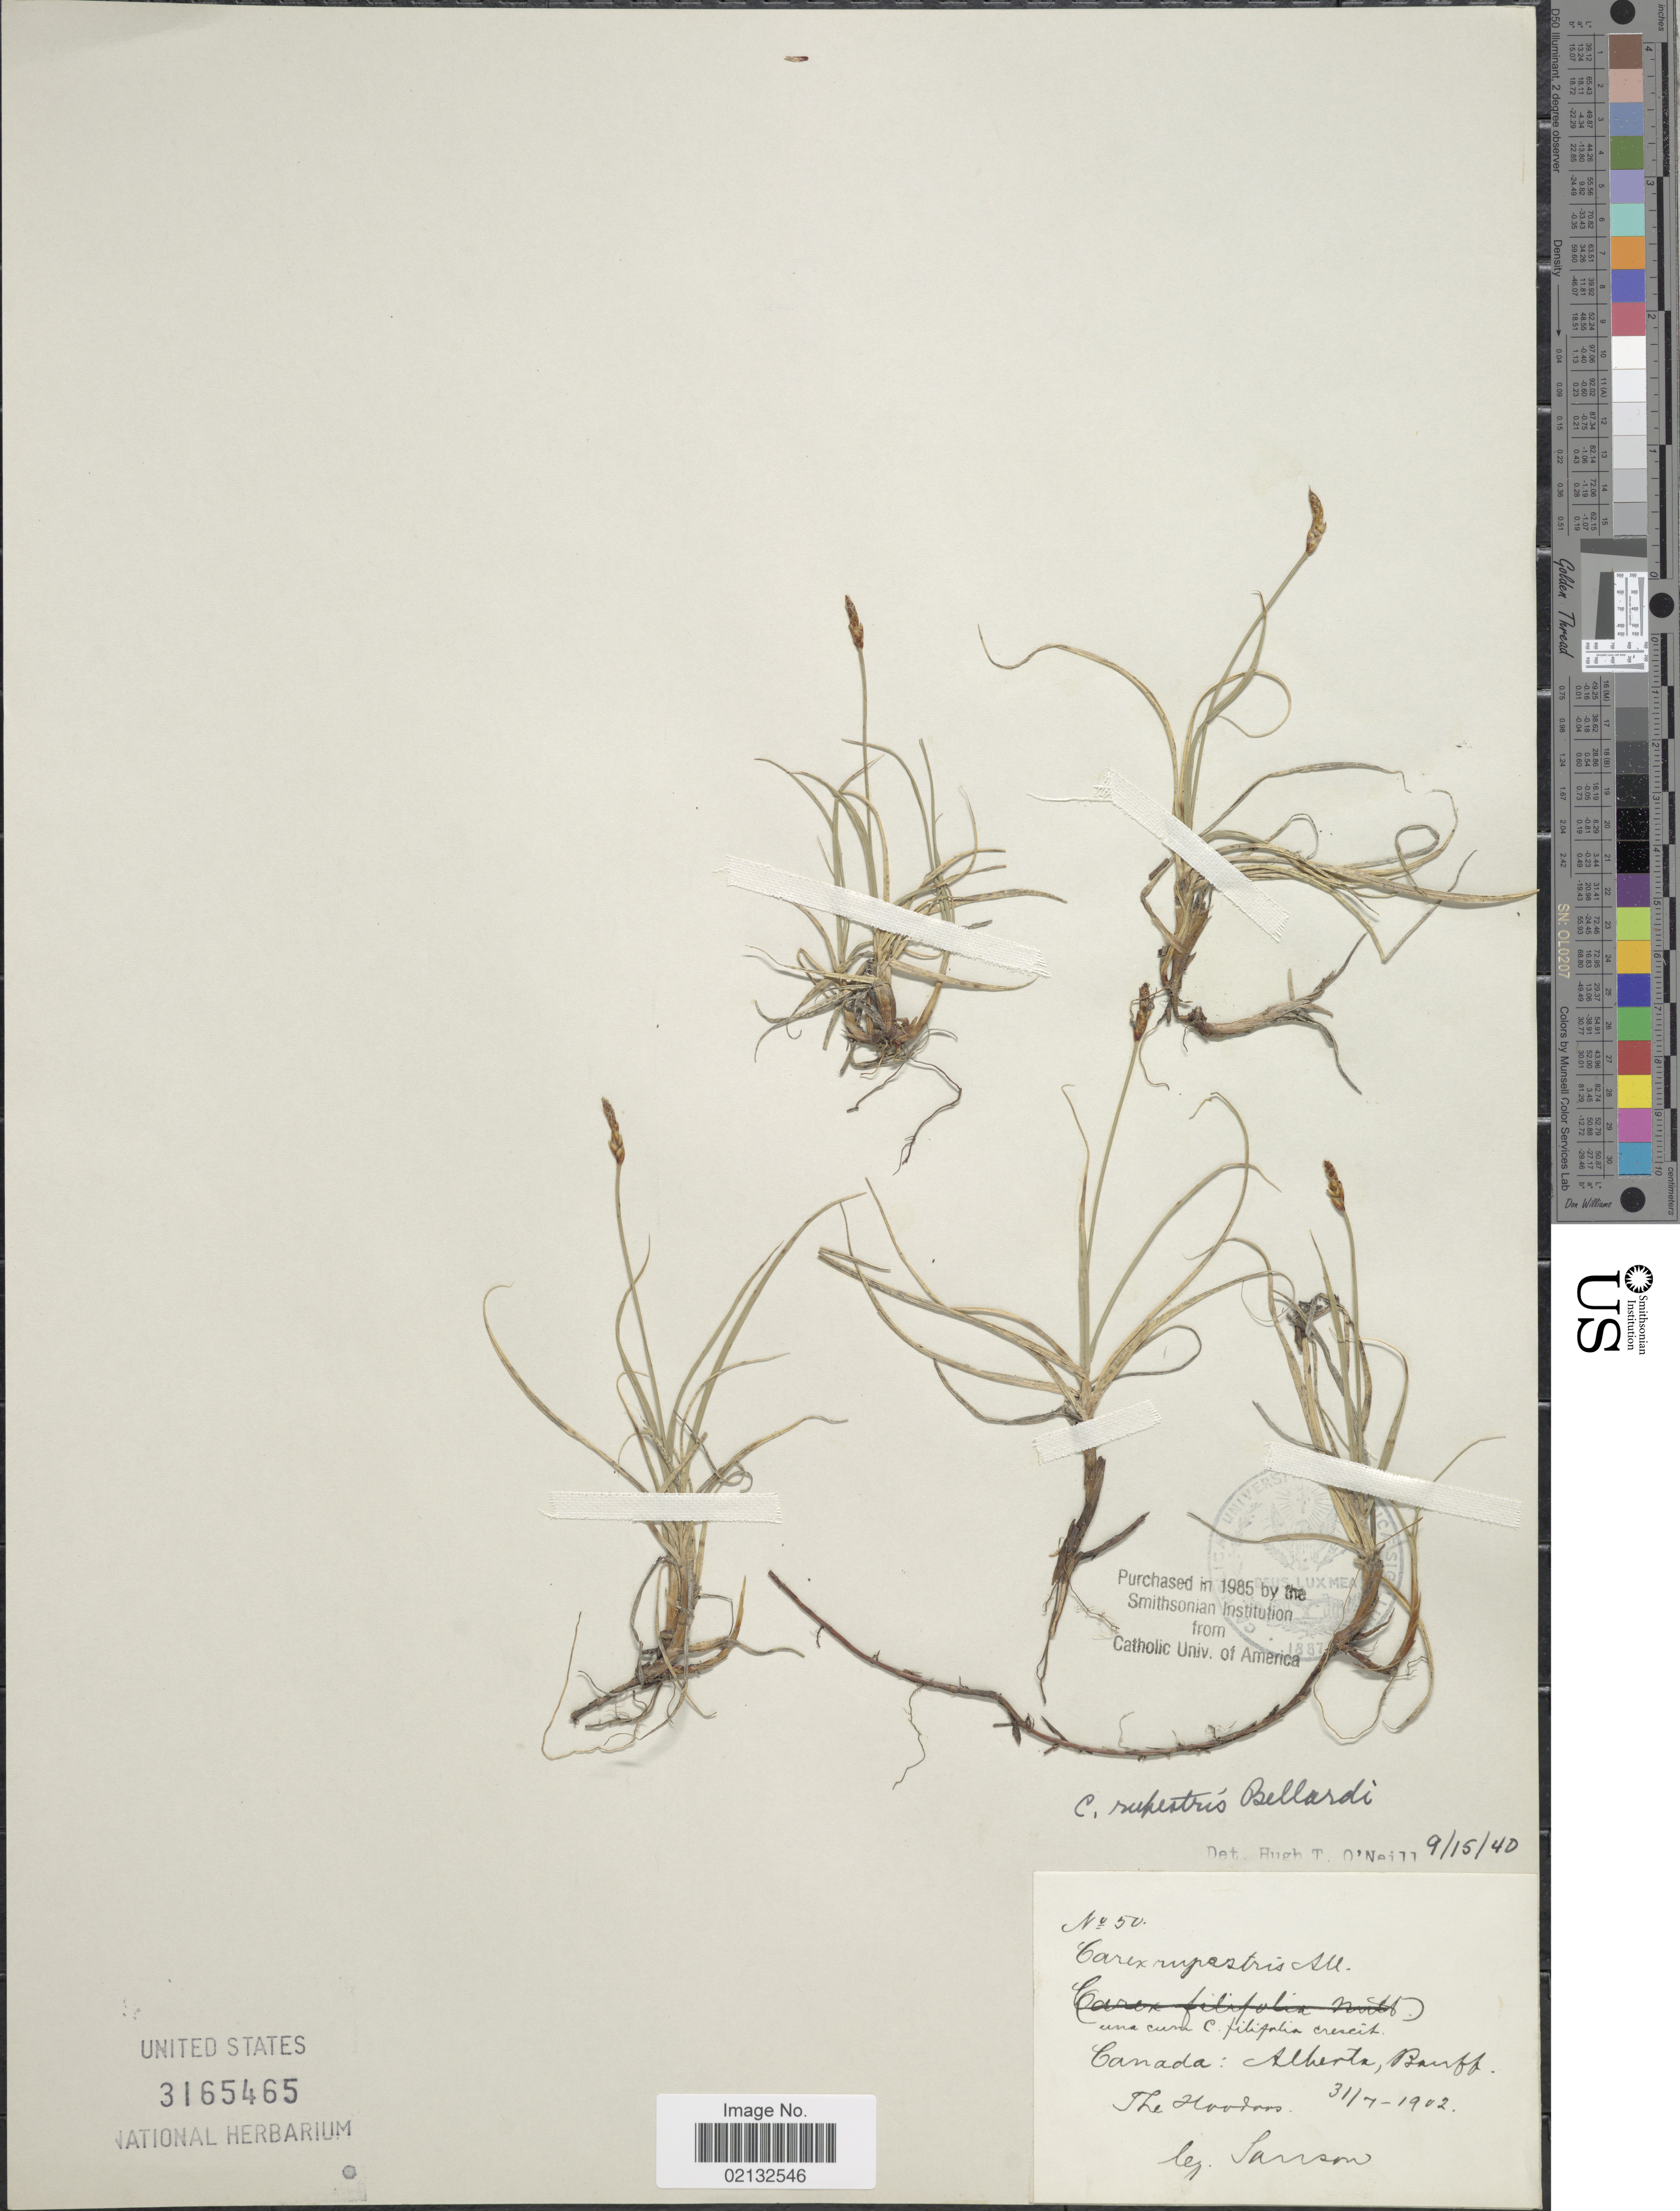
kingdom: Plantae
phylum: Tracheophyta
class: Liliopsida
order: Poales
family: Cyperaceae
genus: Carex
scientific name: Carex rupestris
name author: All.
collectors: Sanson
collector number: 50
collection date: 1902-07-31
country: Canada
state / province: Alberta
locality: Canada: Alberta, Banff. The Hoodoos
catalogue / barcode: US 3165465